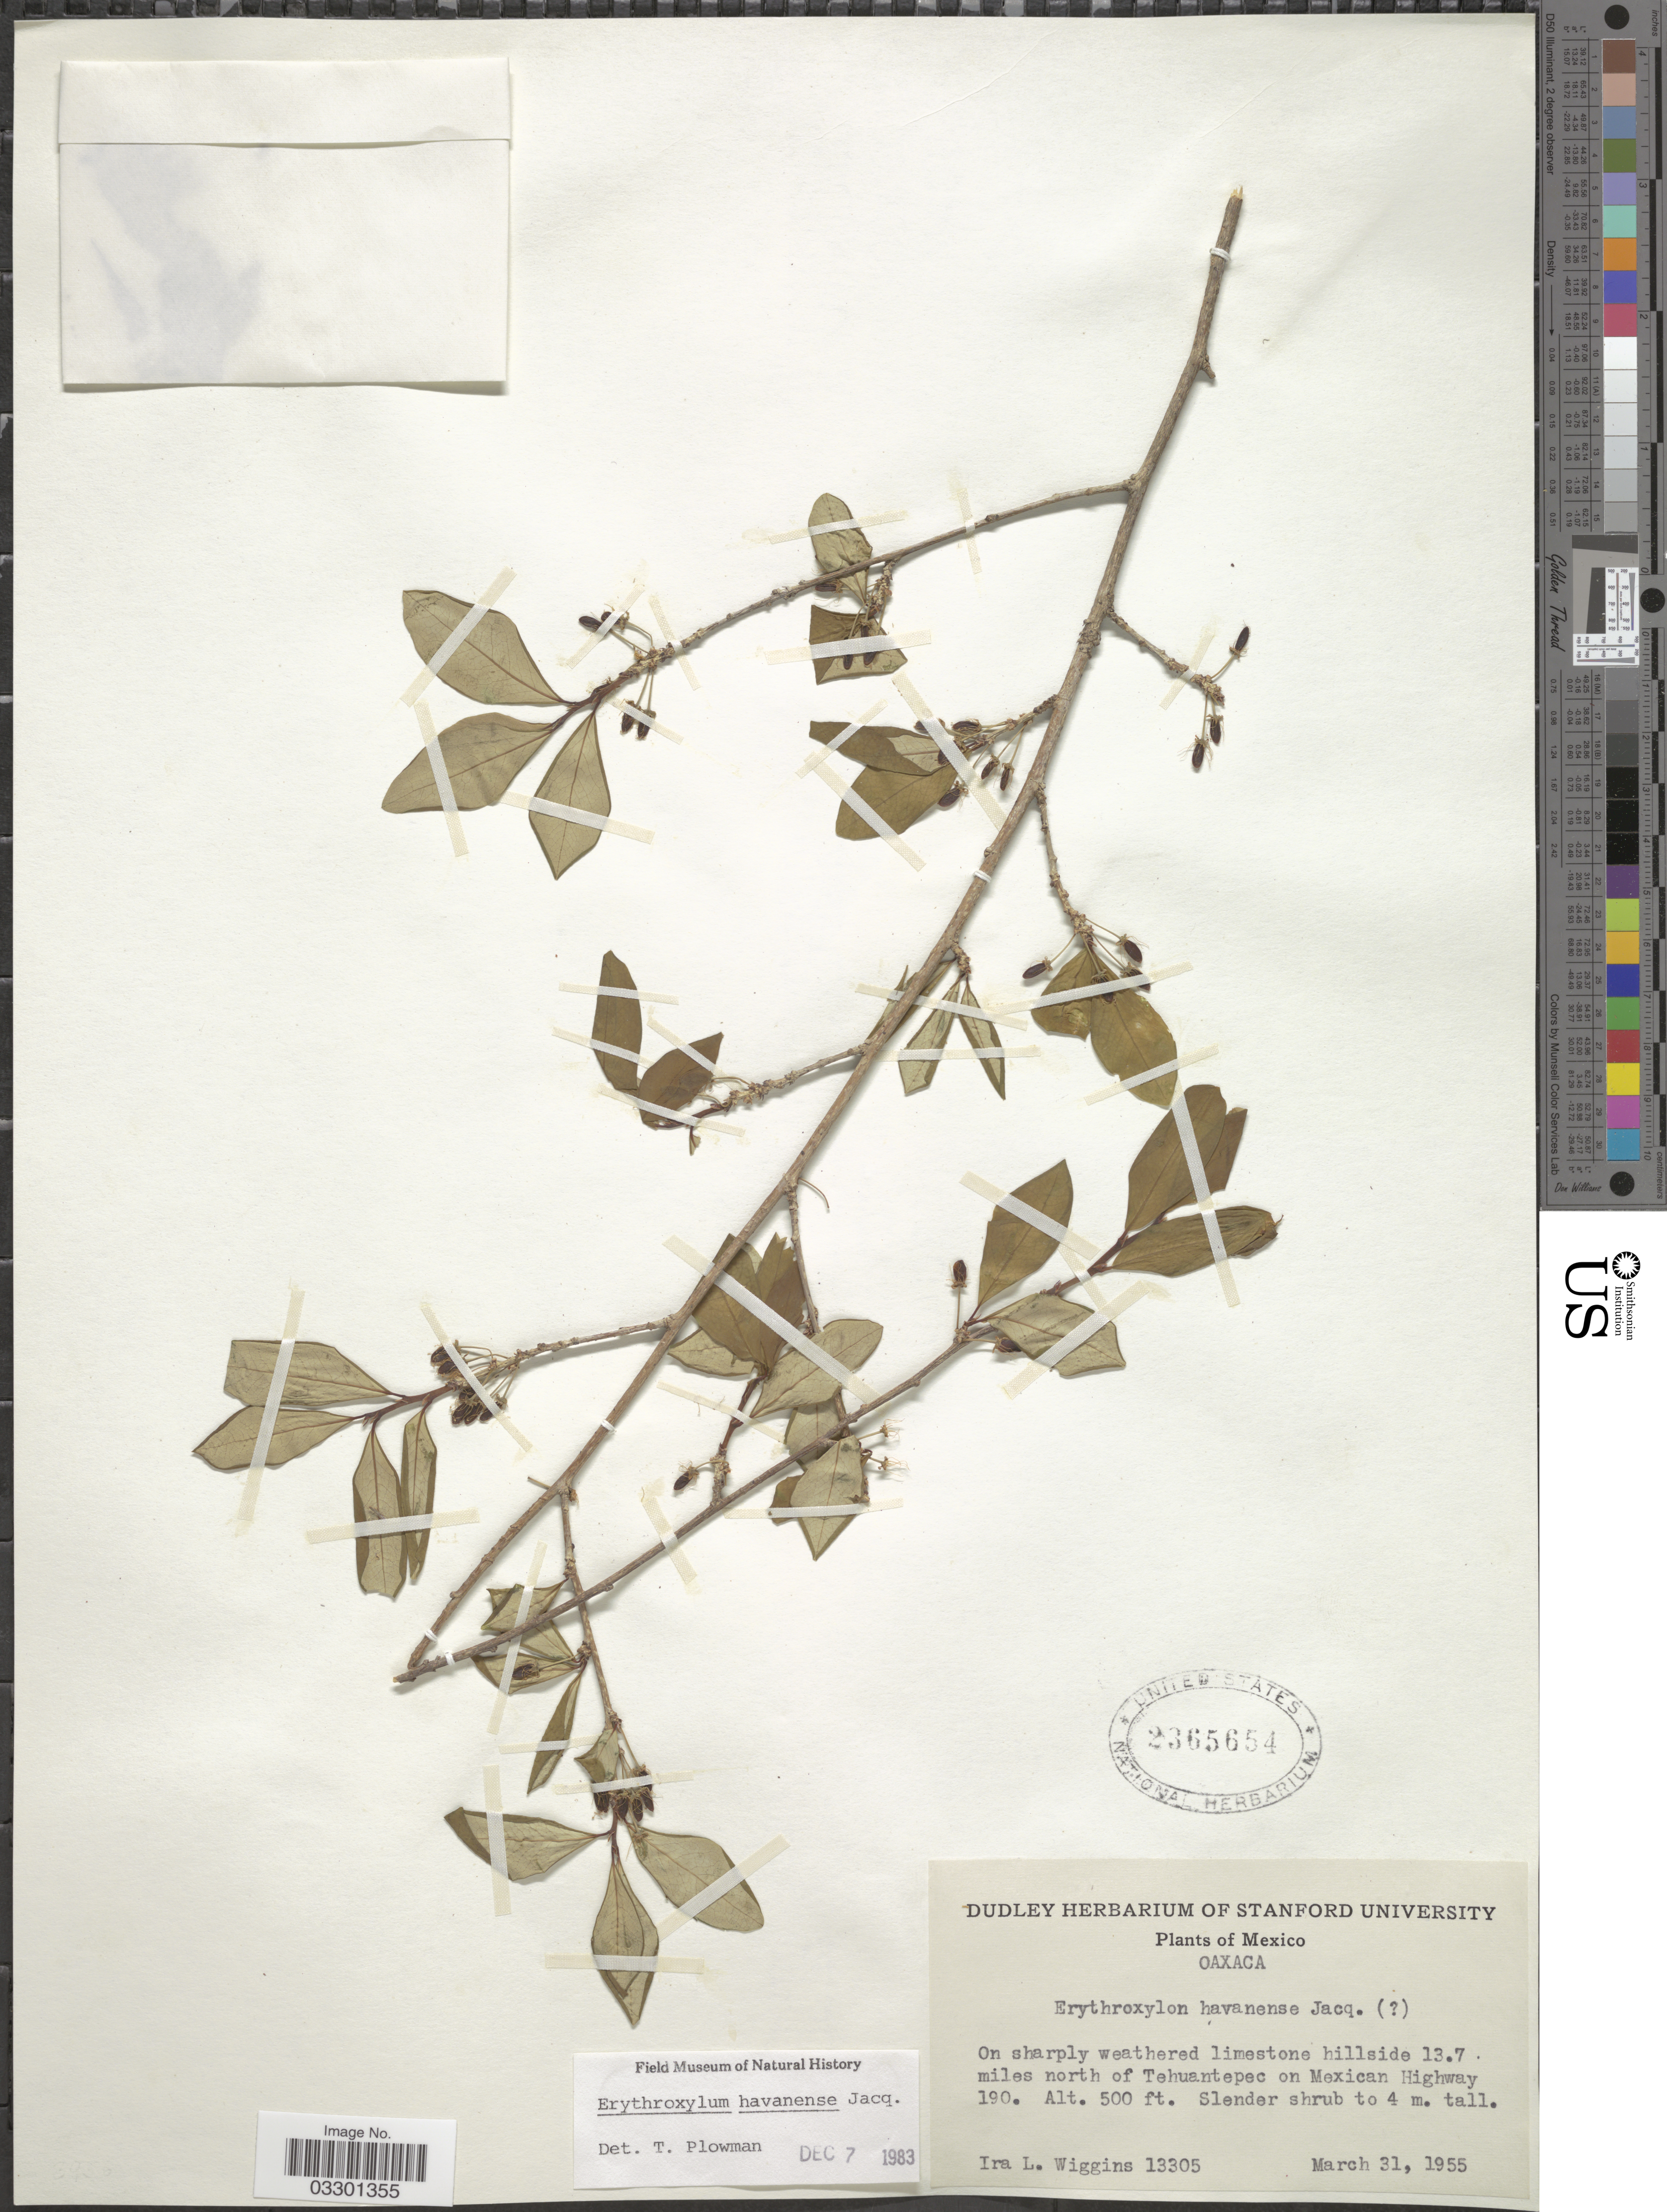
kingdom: Plantae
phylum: Tracheophyta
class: Magnoliopsida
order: Malpighiales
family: Erythroxylaceae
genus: Erythroxylum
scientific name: Erythroxylum havanense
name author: Jacq.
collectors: I. L. Wiggins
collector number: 13305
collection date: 1955-03-31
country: Mexico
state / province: Oaxaca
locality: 13.7 miles north of Tehuantepec on Mexican Highway 190.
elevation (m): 152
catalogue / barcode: US 2365654